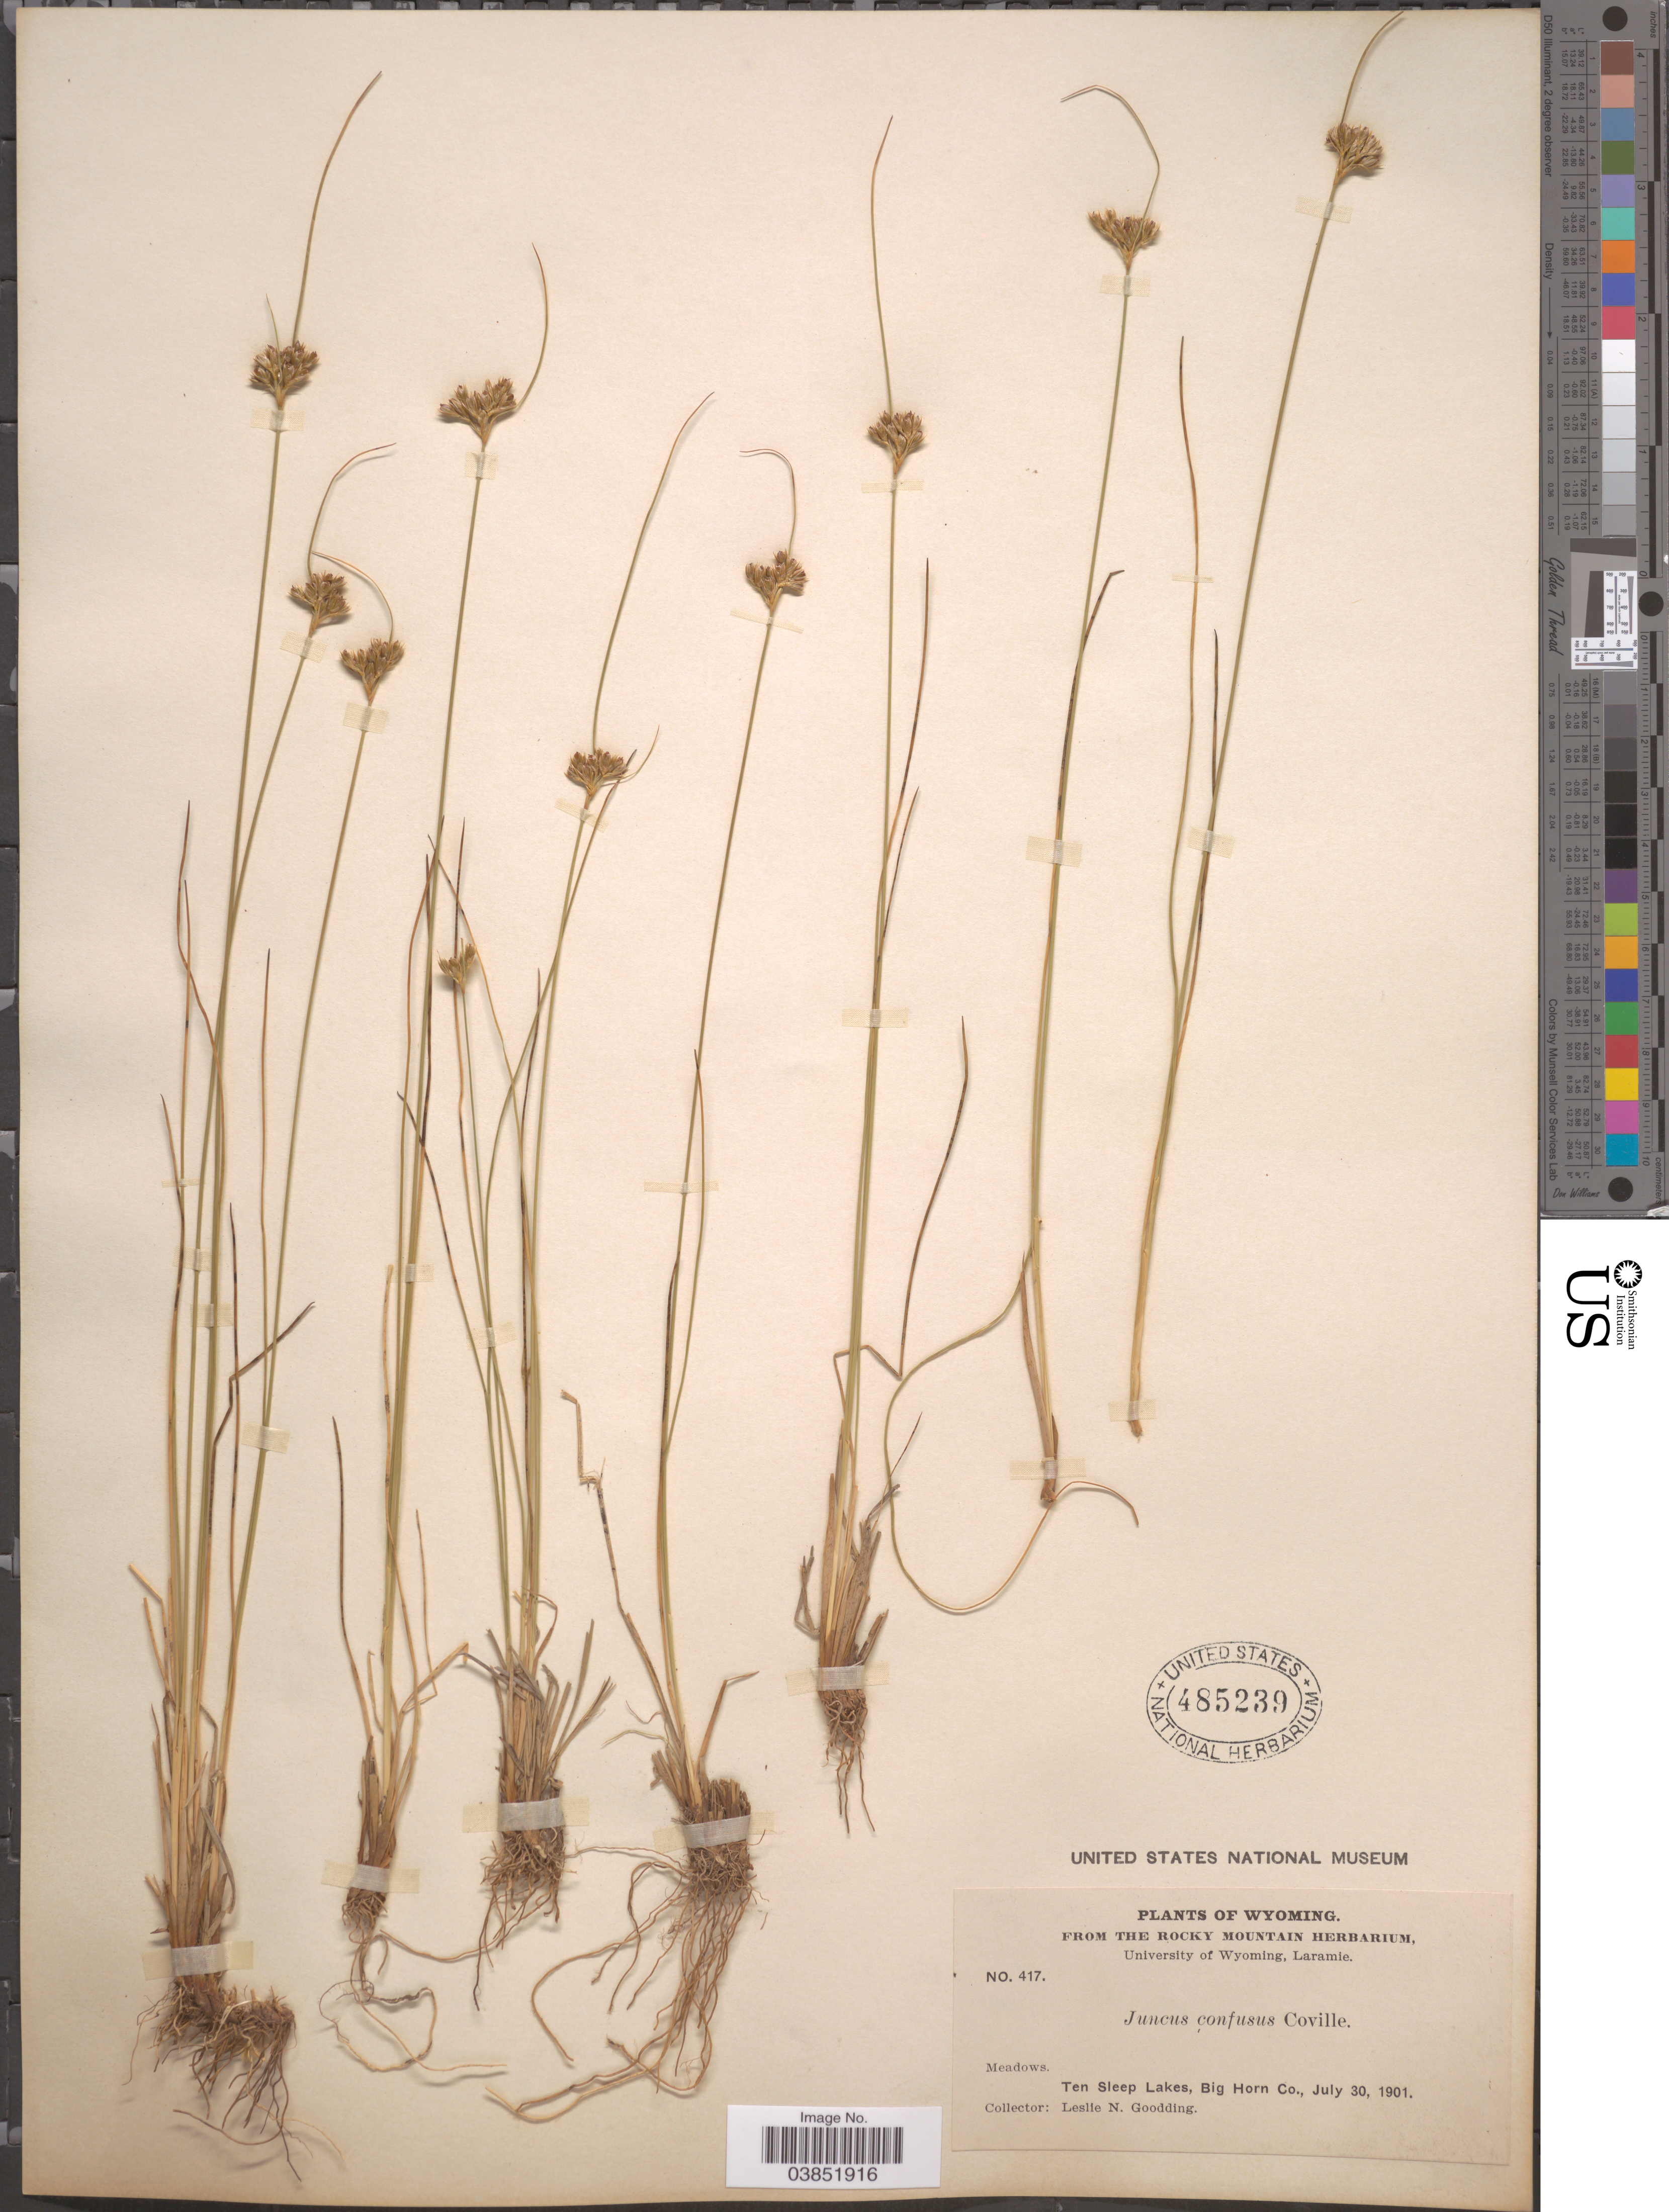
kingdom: Plantae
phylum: Tracheophyta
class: Liliopsida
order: Poales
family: Juncaceae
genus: Juncus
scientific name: Juncus confusus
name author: Coville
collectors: L. N. Goodding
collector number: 417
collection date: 1901-07-30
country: United States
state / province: Wyoming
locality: Meadow. Ten Sleep Lakes, Big Horn Co.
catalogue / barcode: US 485239